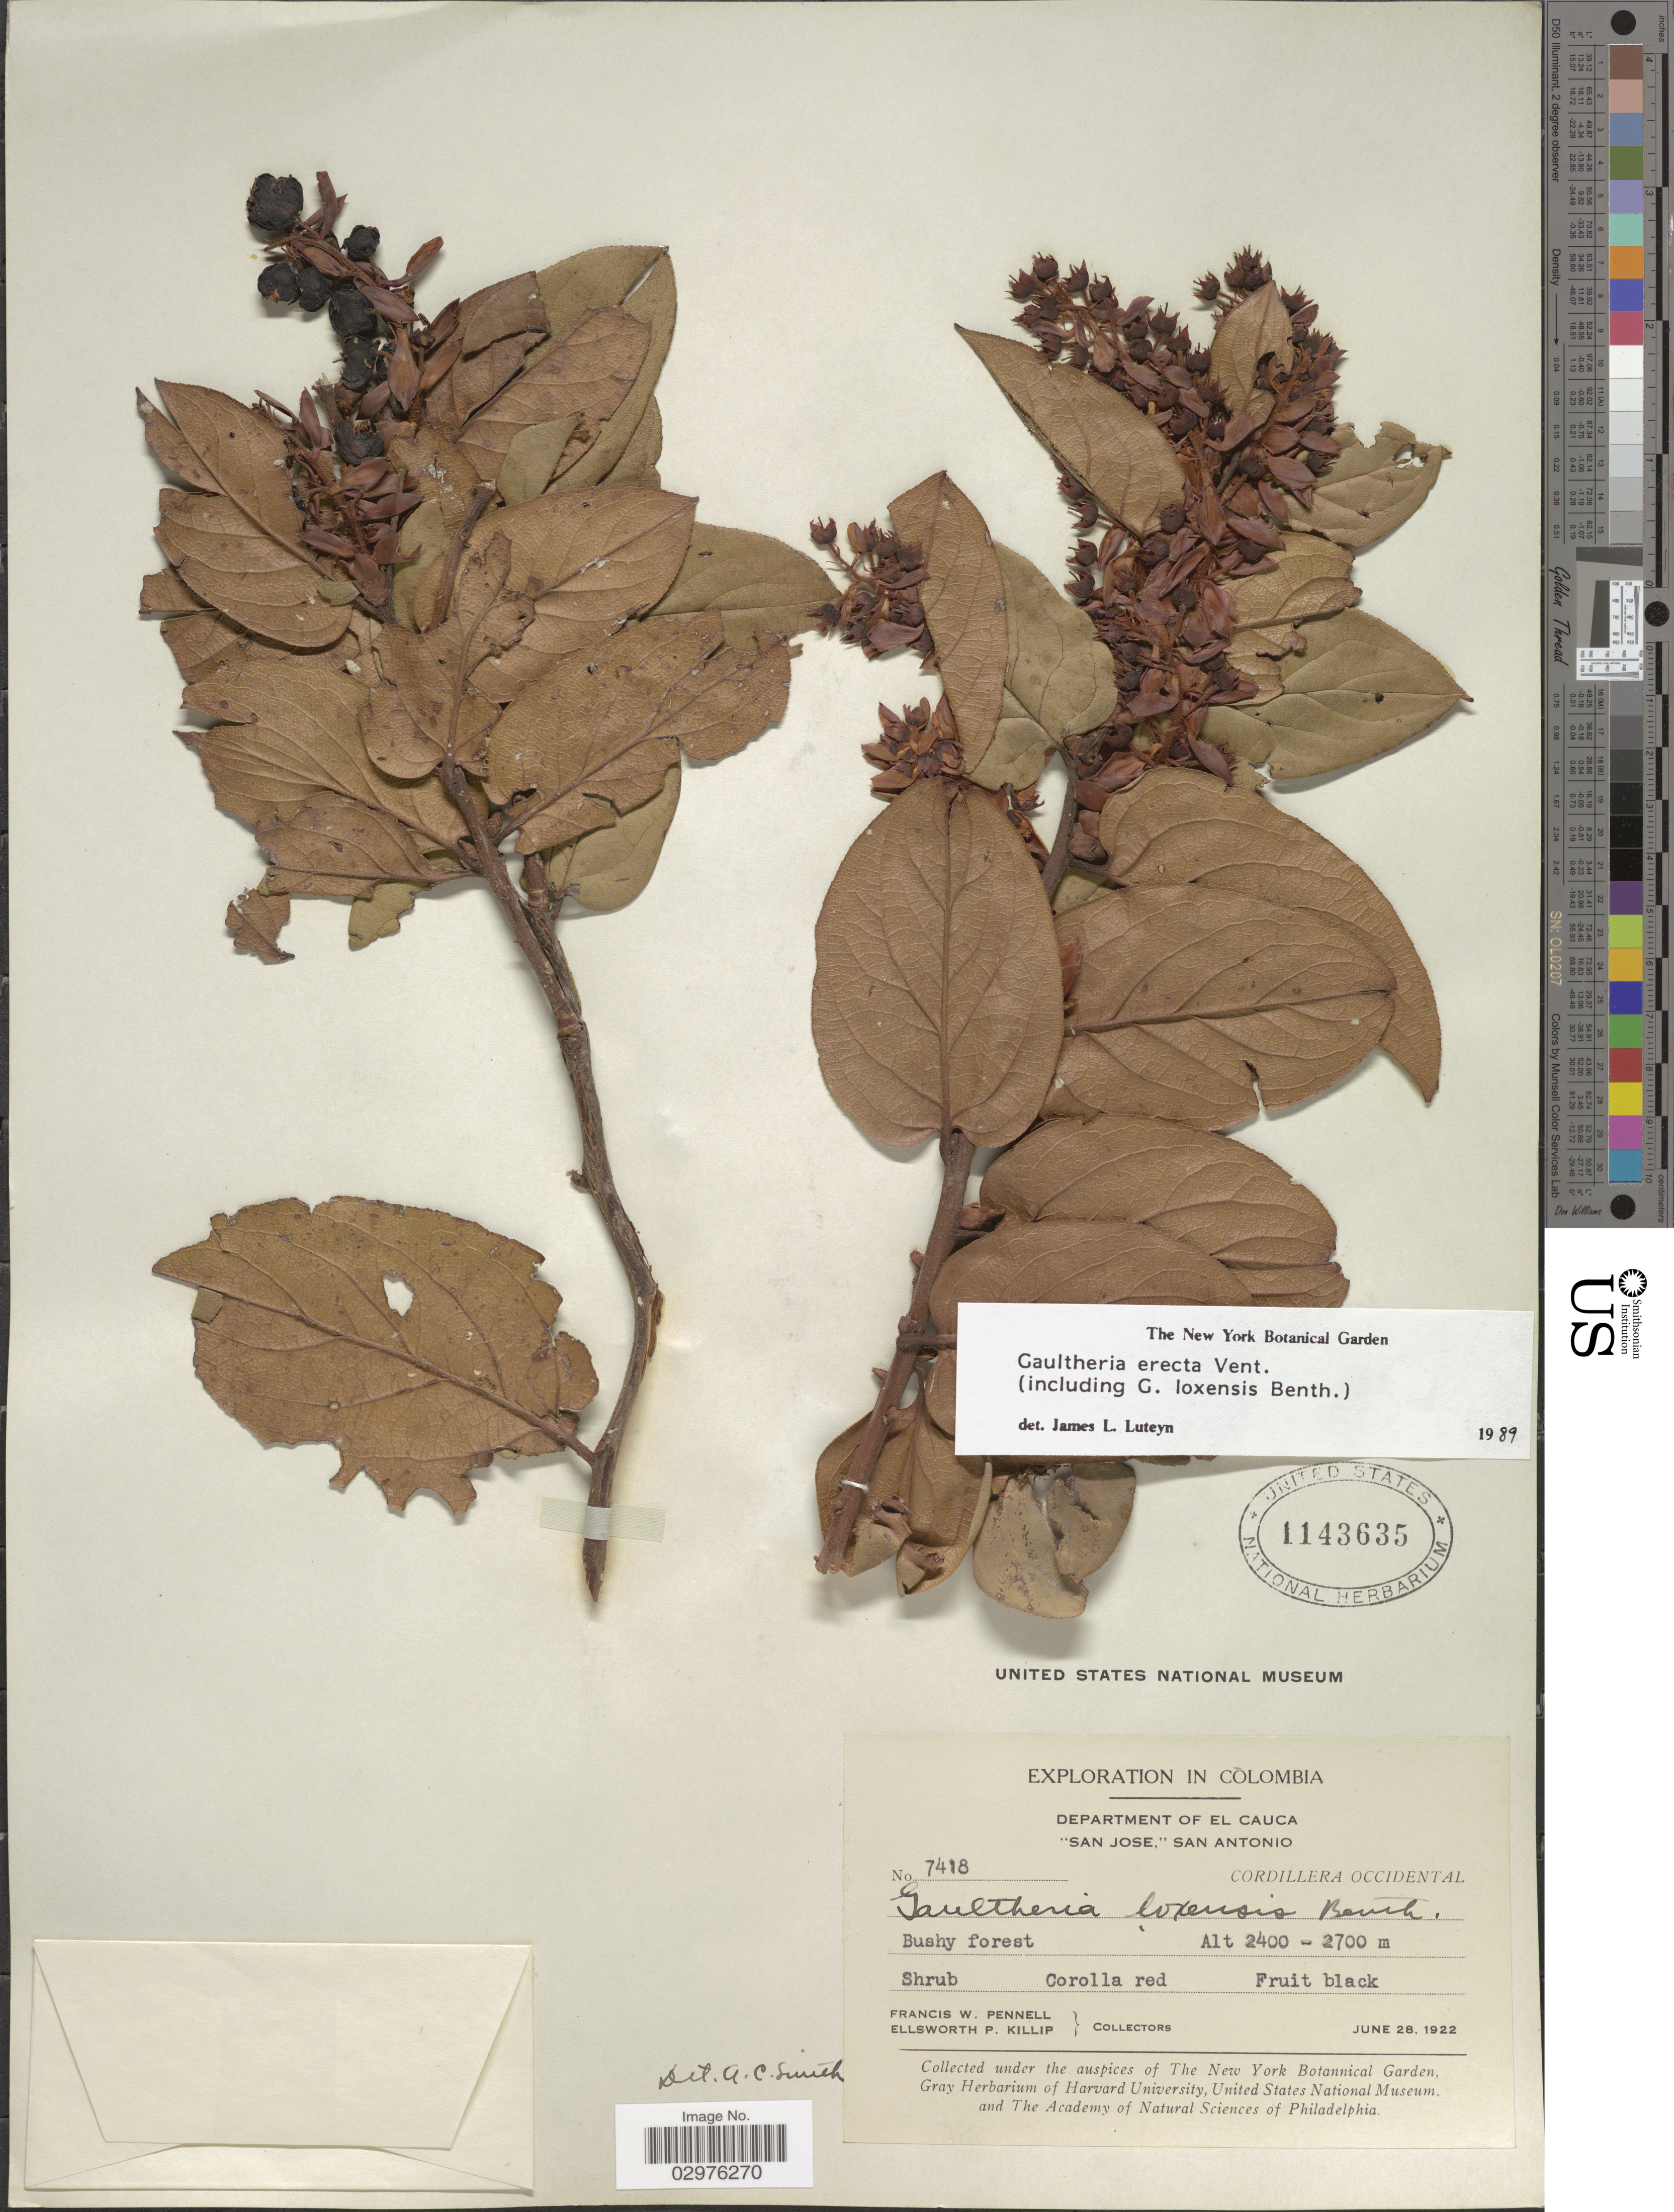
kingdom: Plantae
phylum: Tracheophyta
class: Magnoliopsida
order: Ericales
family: Ericaceae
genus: Gaultheria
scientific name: Gaultheria erecta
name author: Vent.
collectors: F. W. Pennell & E. P. Killip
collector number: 7418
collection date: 1922-06-28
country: Colombia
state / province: Cauca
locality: Department of El Cauca. "San Jose," San Antonio. Cordillera Occidental.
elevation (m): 2400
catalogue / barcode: US 1143635